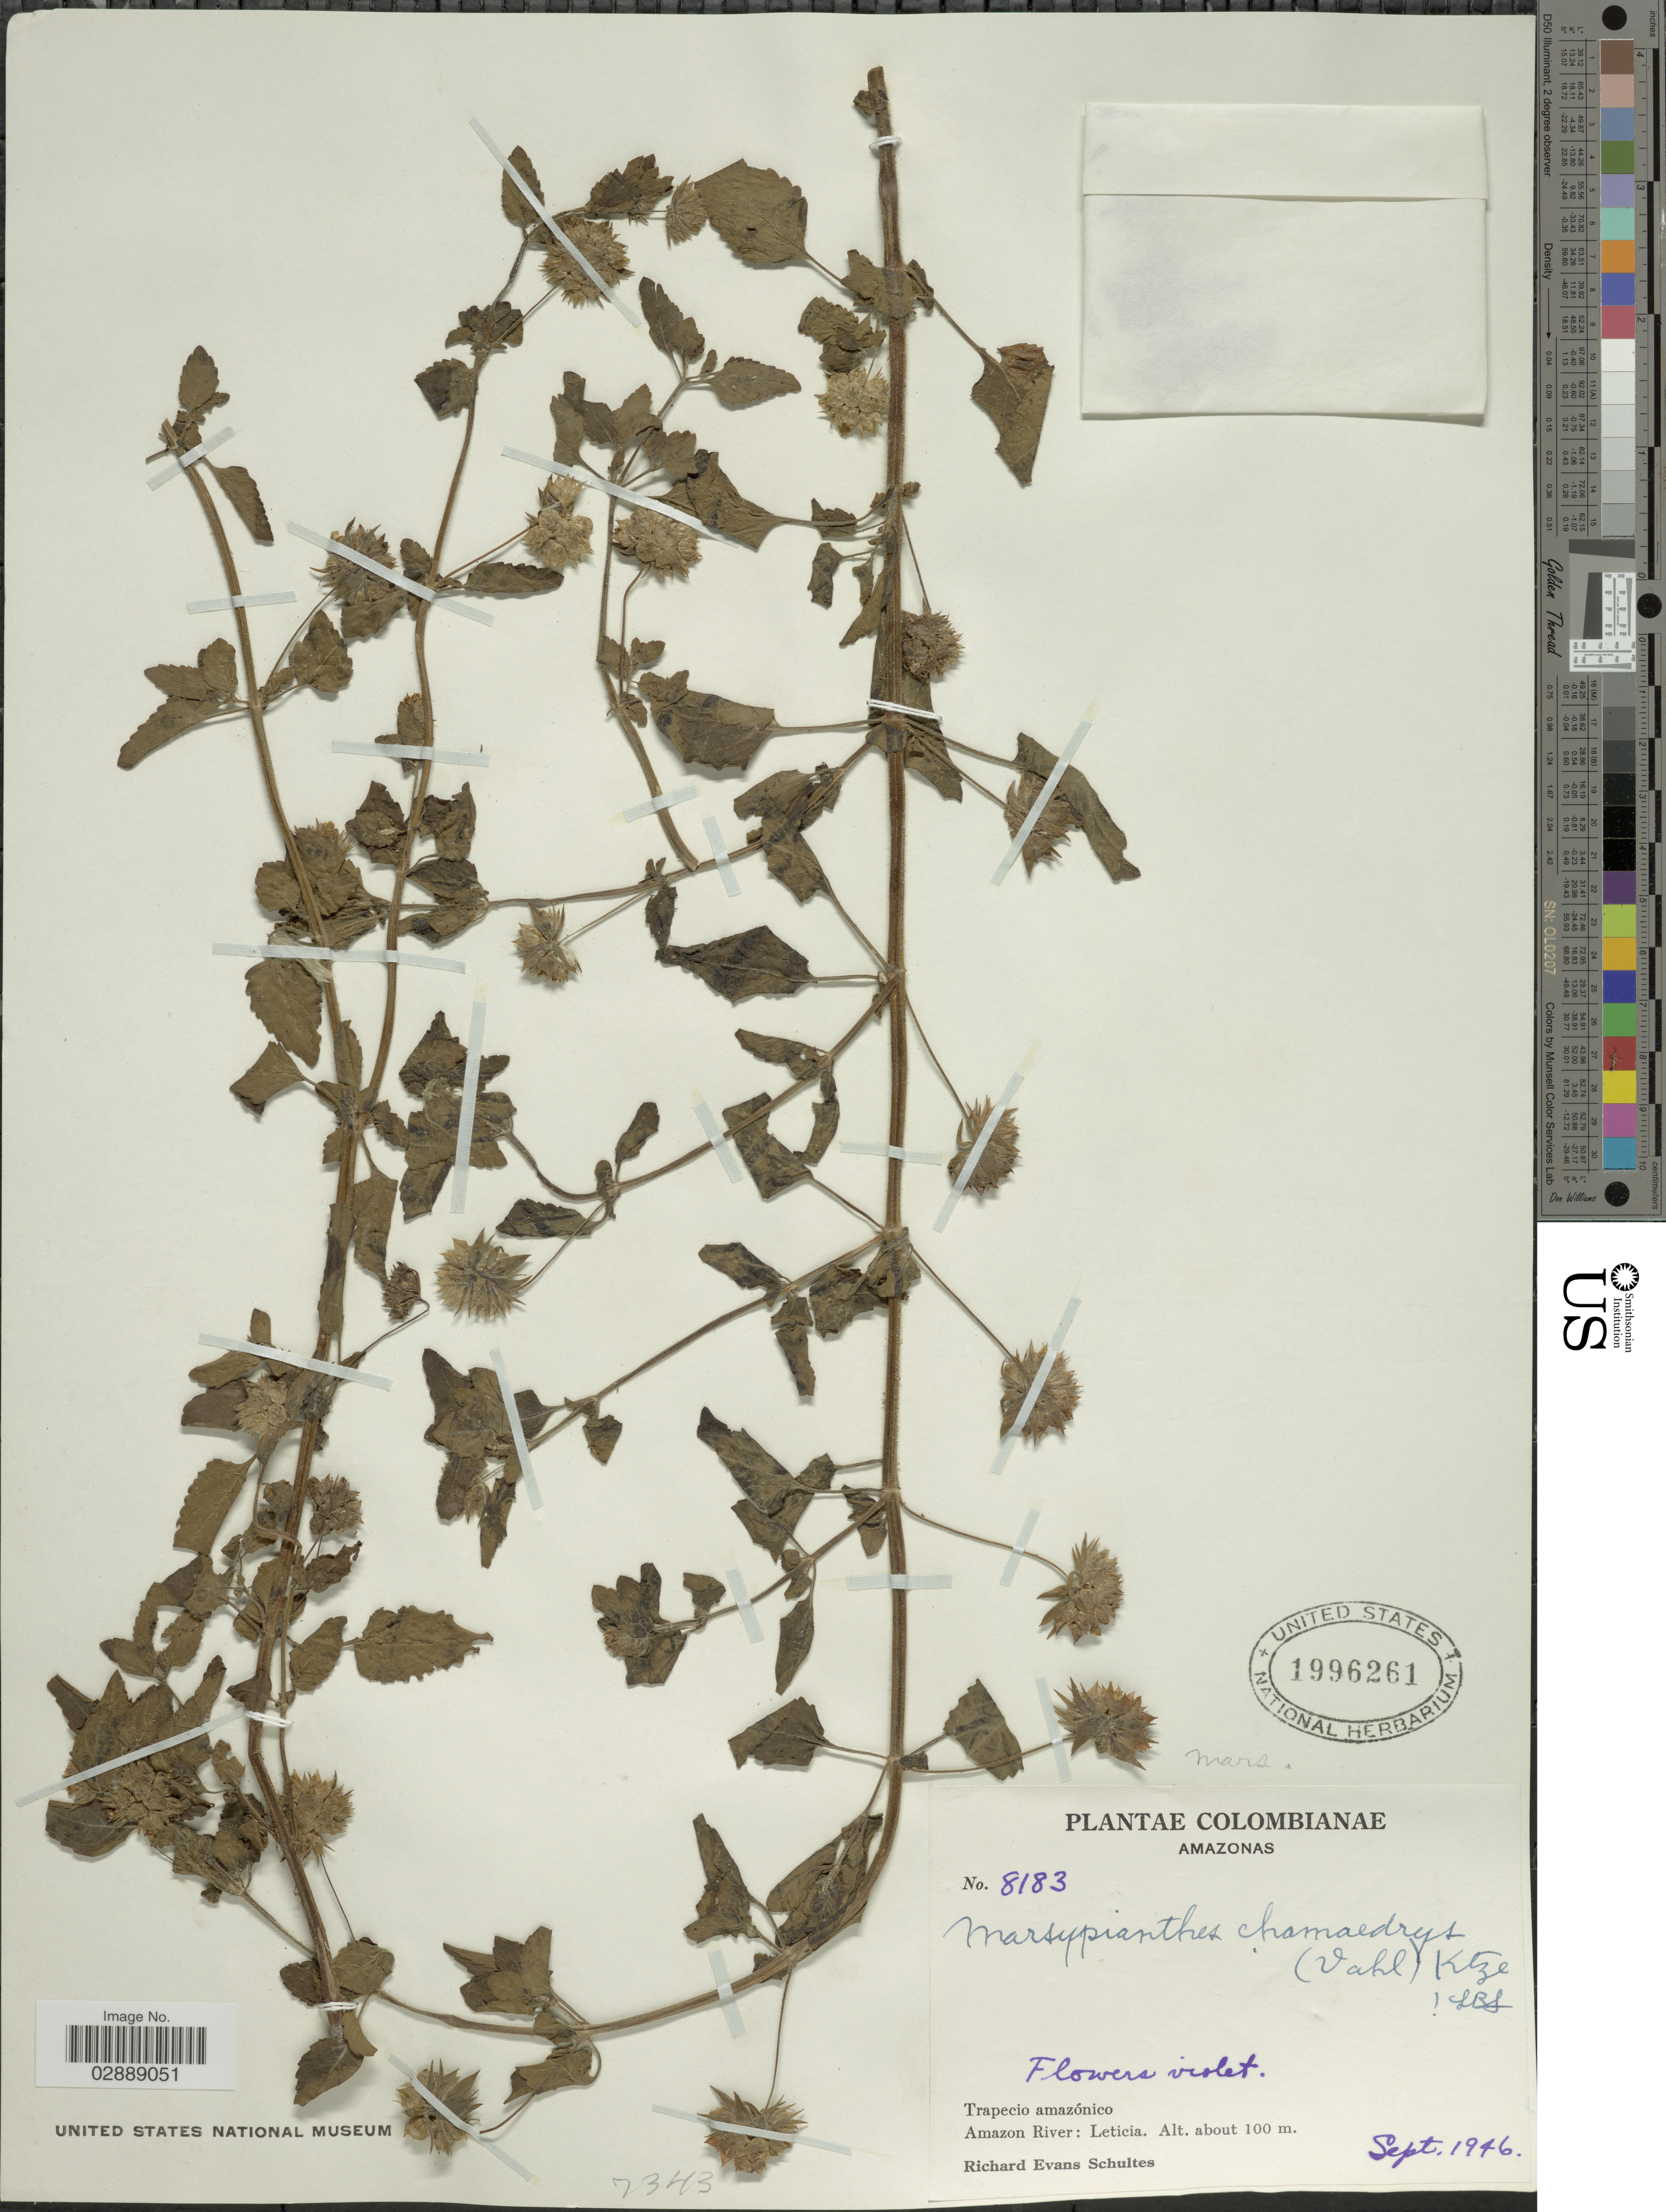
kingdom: Plantae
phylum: Tracheophyta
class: Magnoliopsida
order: Lamiales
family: Lamiaceae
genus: Marsypianthes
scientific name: Marsypianthes chamaedrys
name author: (Vahl) Kuntze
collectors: R. E. Schultes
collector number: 8183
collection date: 1946-09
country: Colombia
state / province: Amazônas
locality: Trapecio amazónico. Amazon River: Leticia.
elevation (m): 100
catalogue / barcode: US 1996261